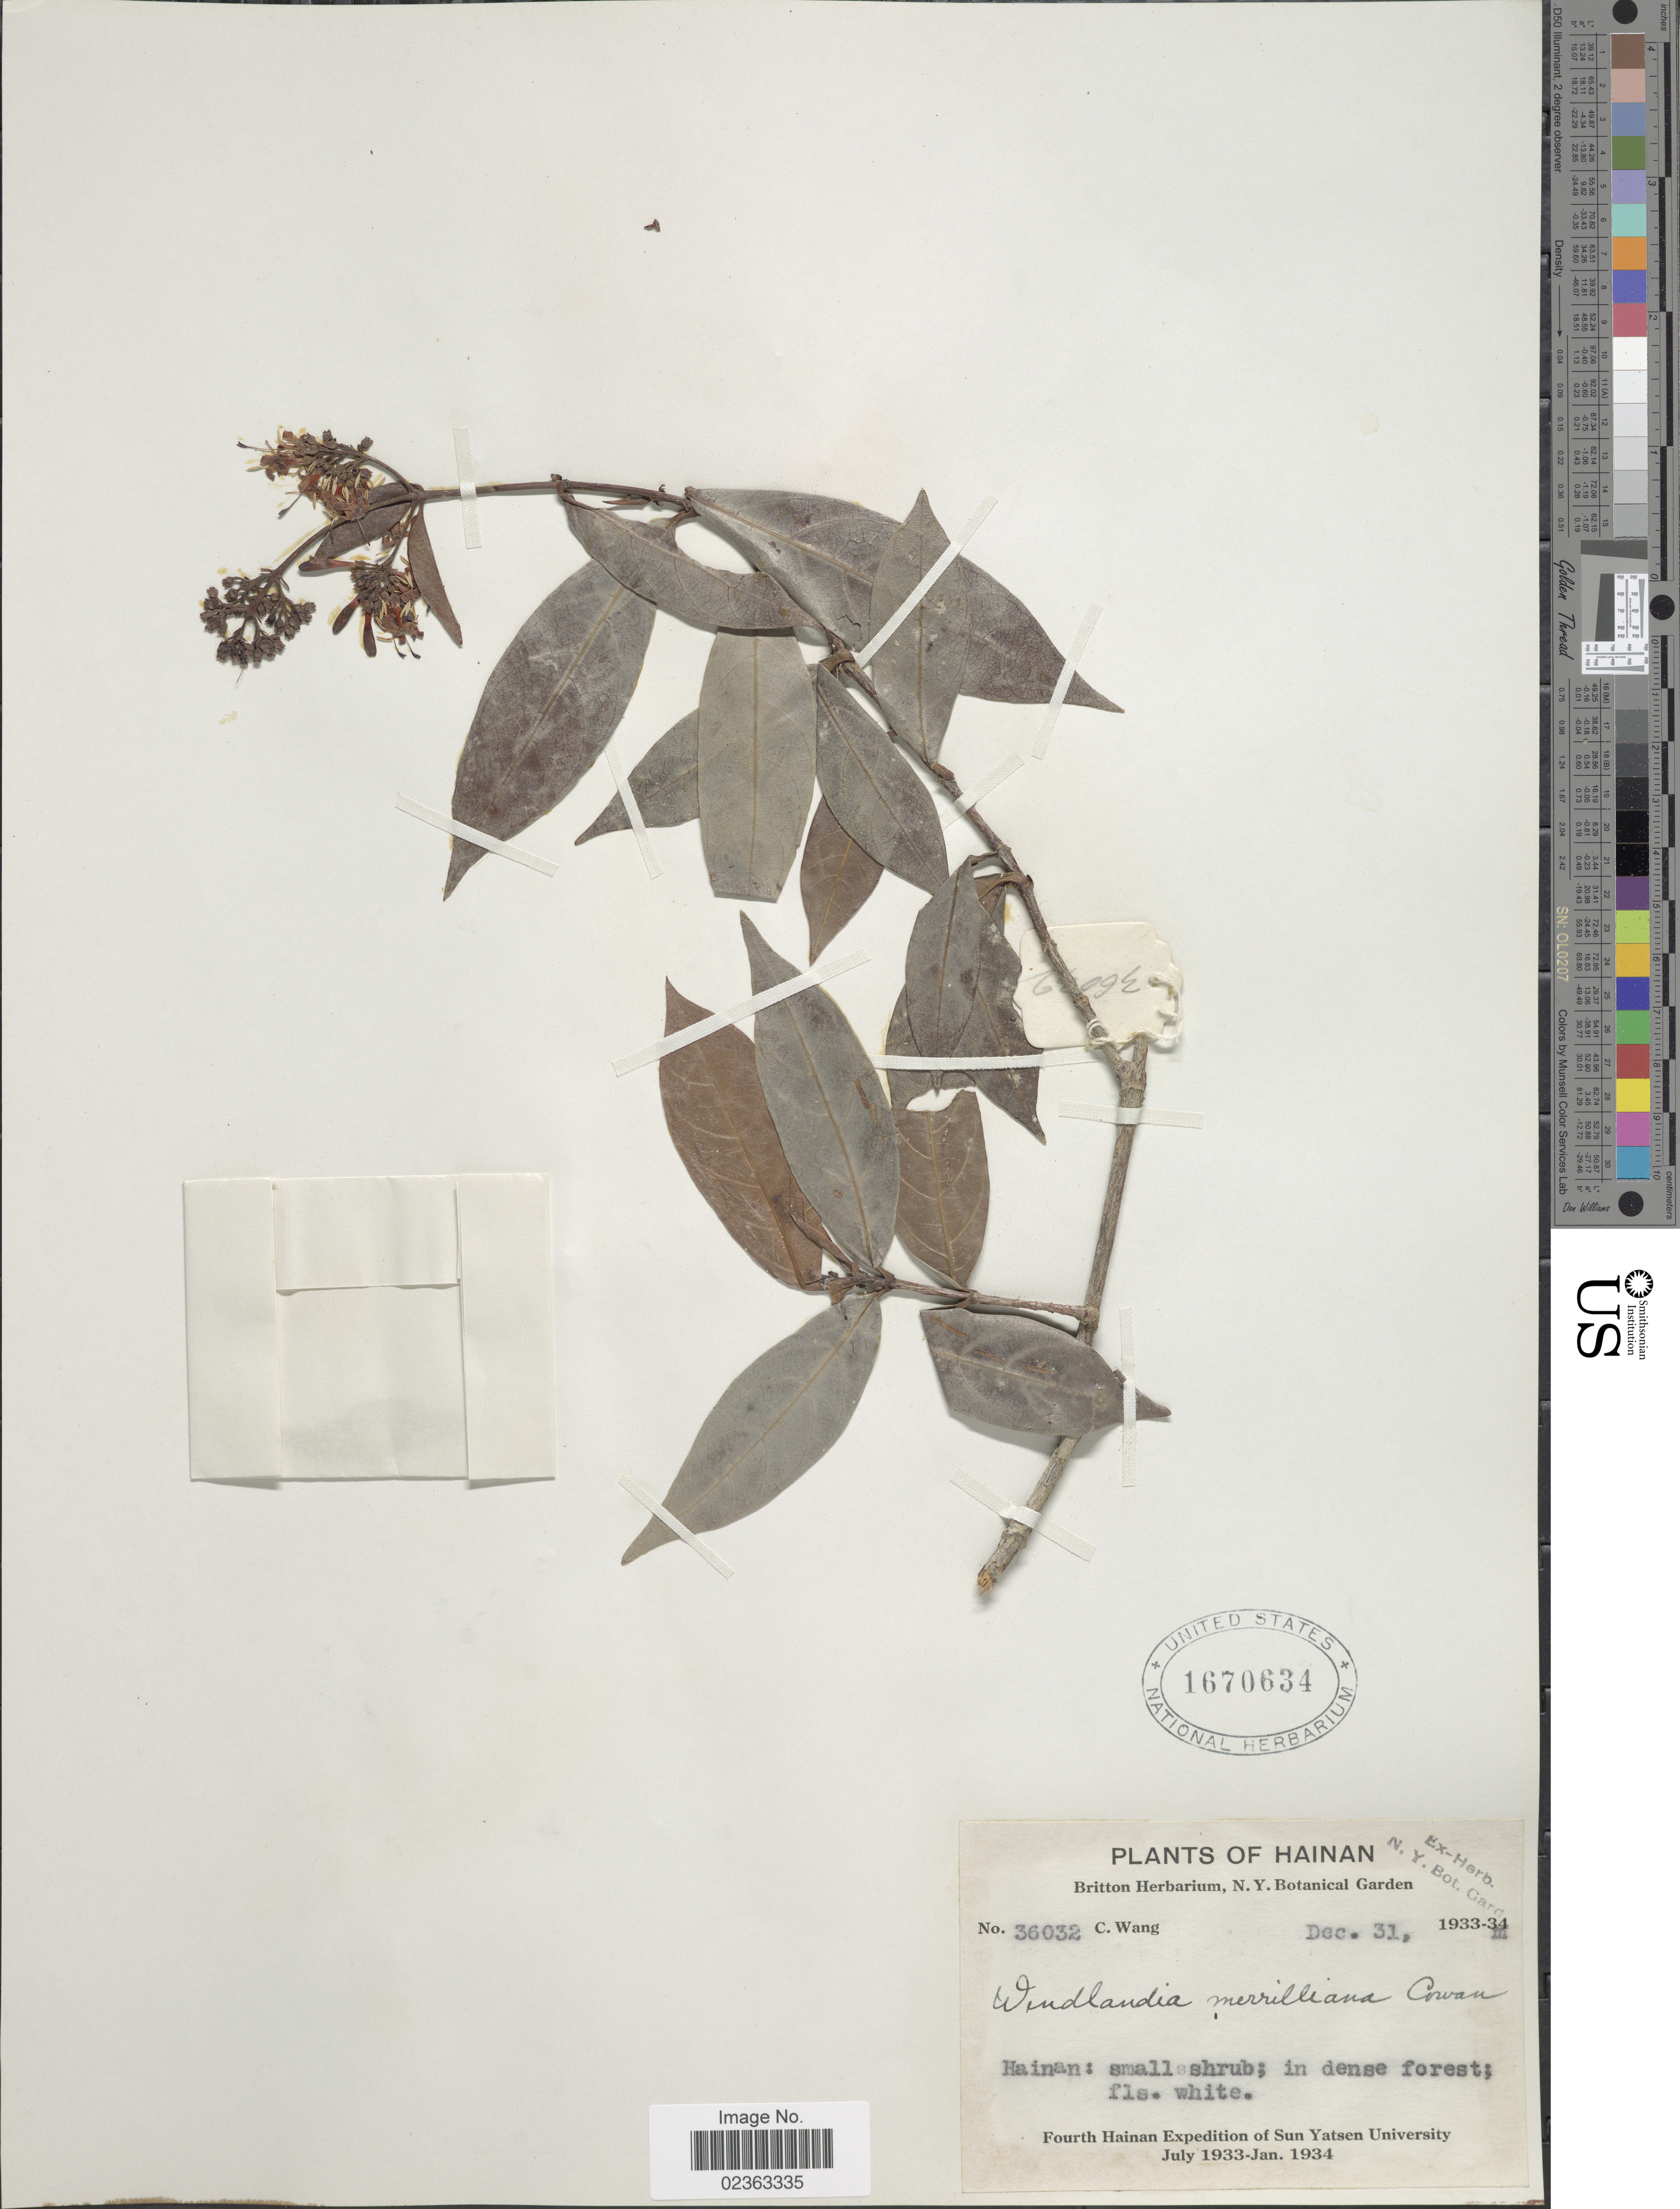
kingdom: Plantae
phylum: Tracheophyta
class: Magnoliopsida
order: Gentianales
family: Rubiaceae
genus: Wendlandia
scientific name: Wendlandia merrilliana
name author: Cowan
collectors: C. Wang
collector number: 36032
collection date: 1933-12-31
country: China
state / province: Hainan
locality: Hainan, in dense forest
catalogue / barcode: US 1670634